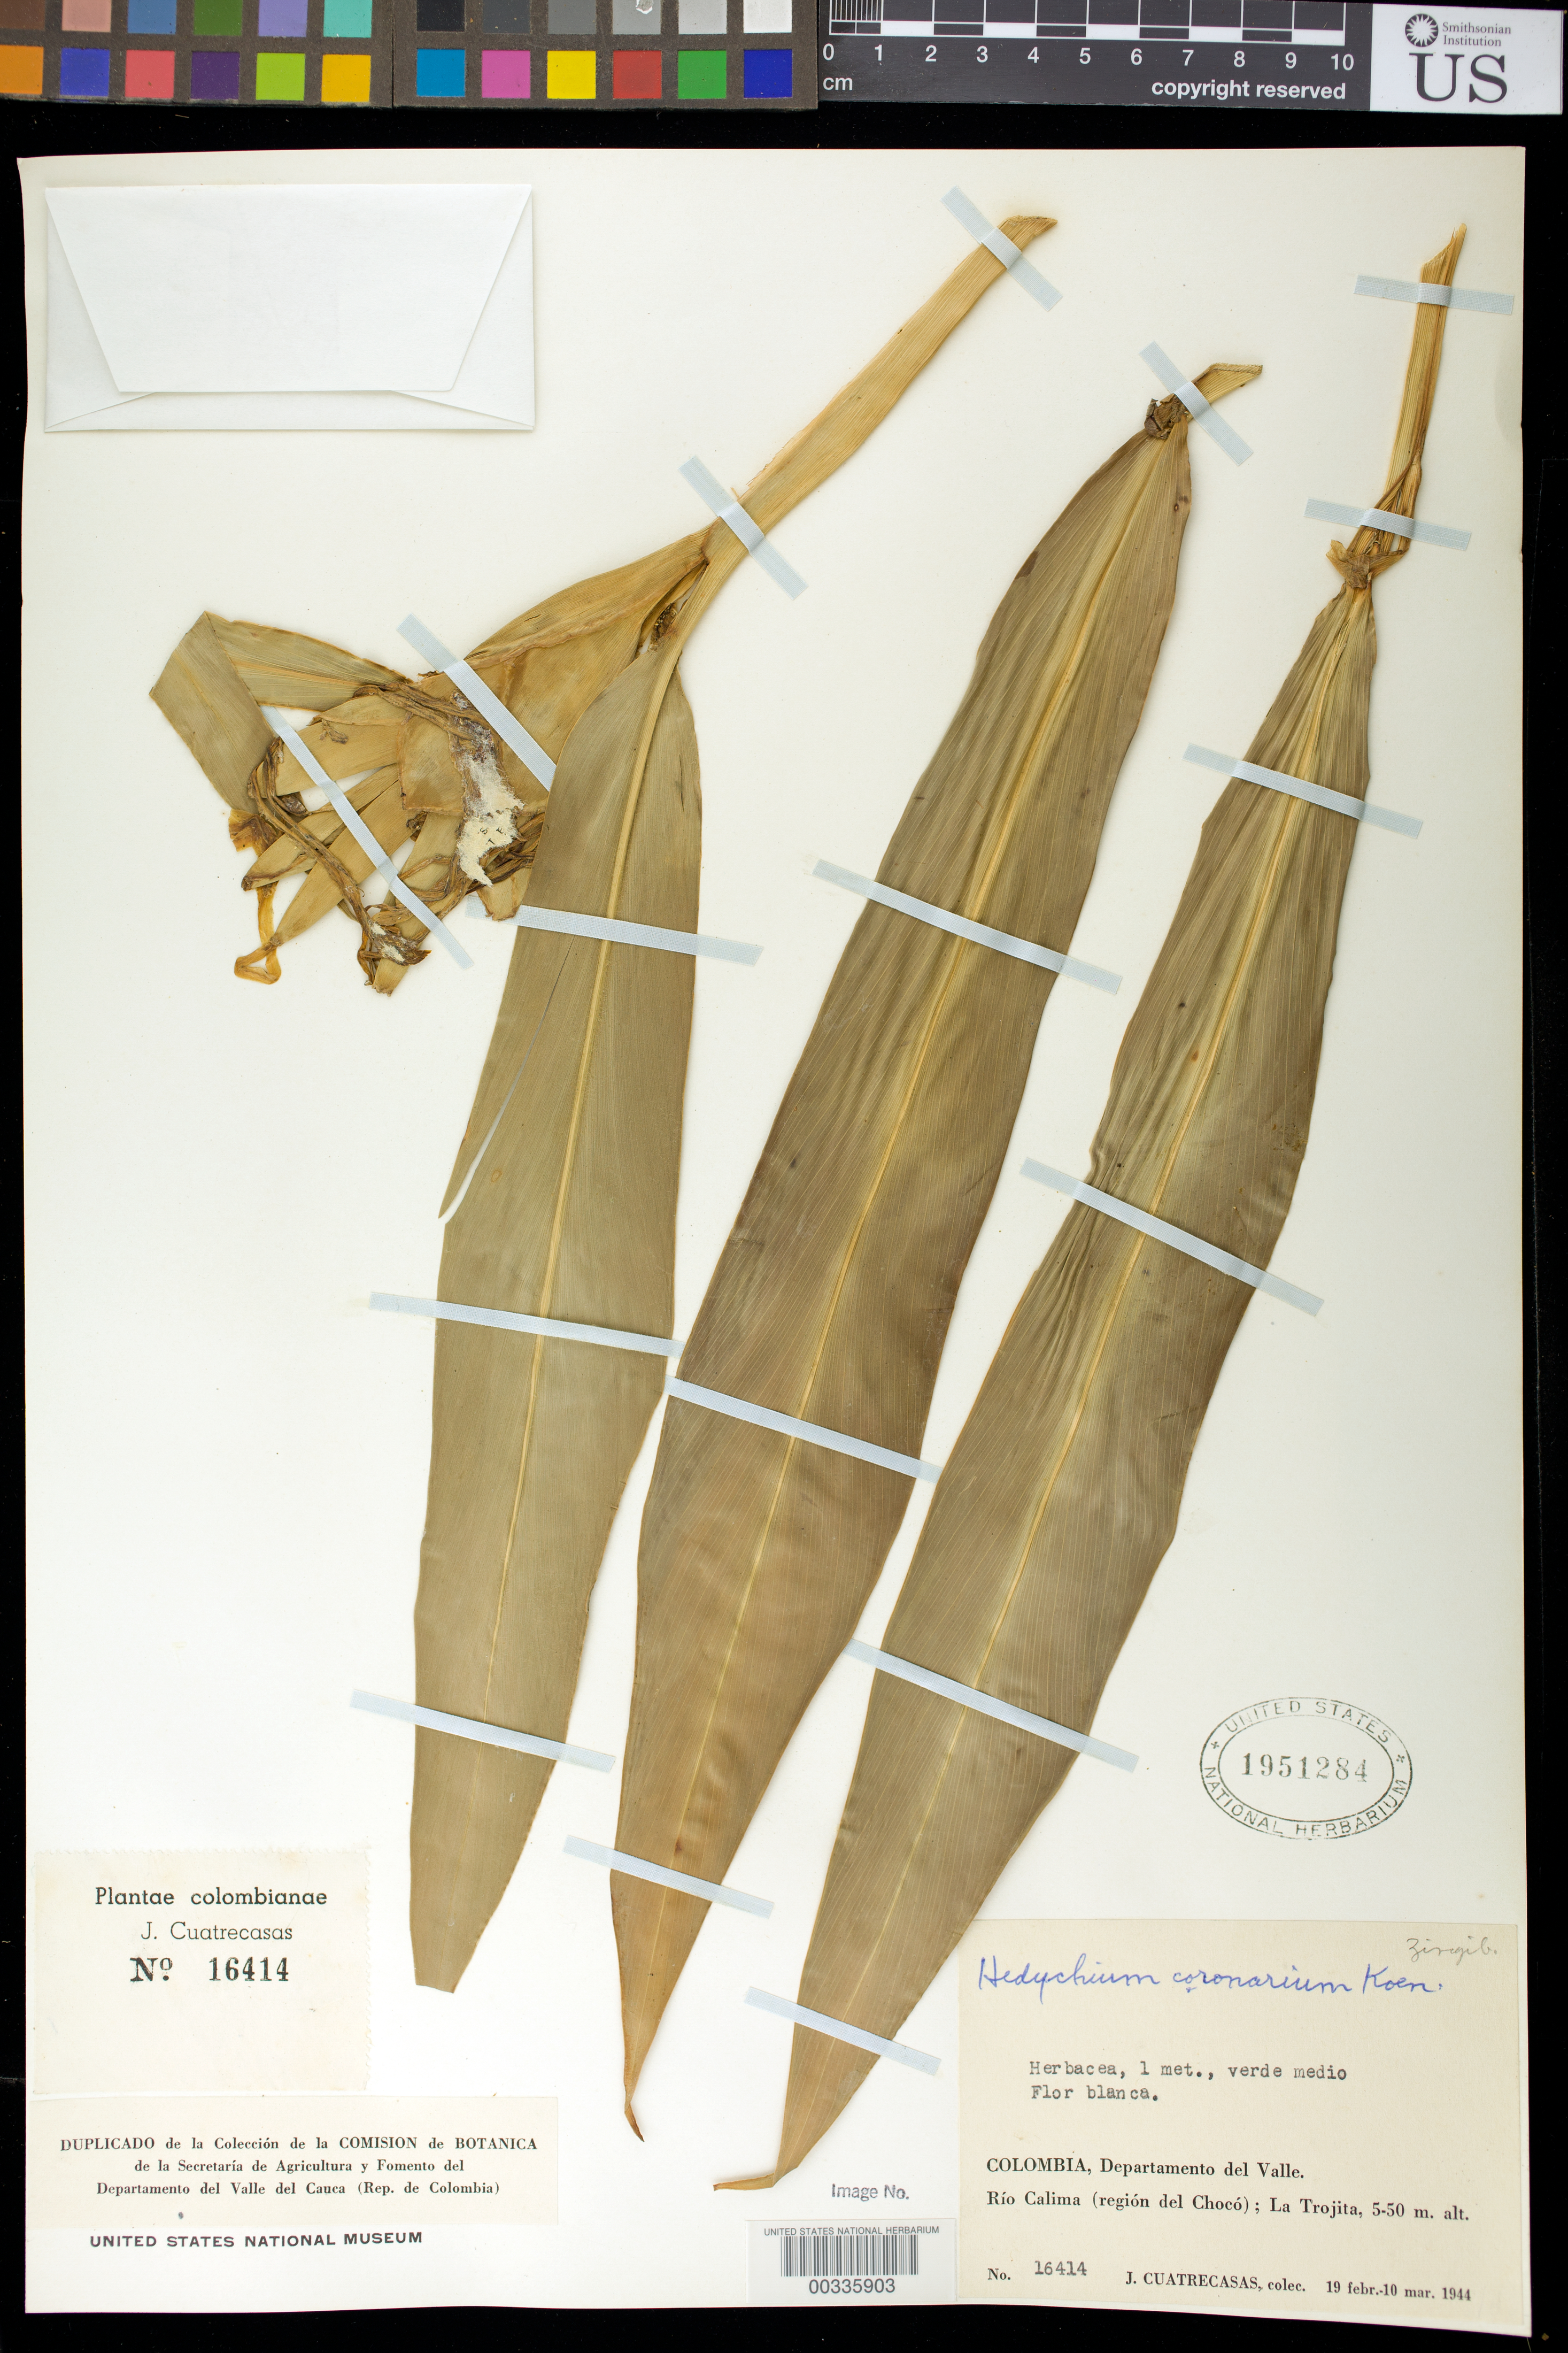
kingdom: Plantae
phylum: Tracheophyta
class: Liliopsida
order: Zingiberales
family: Zingiberaceae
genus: Hedychium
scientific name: Hedychium coronarium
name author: J. Koenig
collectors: J. Cuatrecasas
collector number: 16414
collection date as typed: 19 Feb 1944 to 10 Mar 1944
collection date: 1944-02-19/1944-03-10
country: Colombia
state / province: Valle del Cauca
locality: Rio Calima (region del Choco); La Tojita.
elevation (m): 5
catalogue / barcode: US 1951284